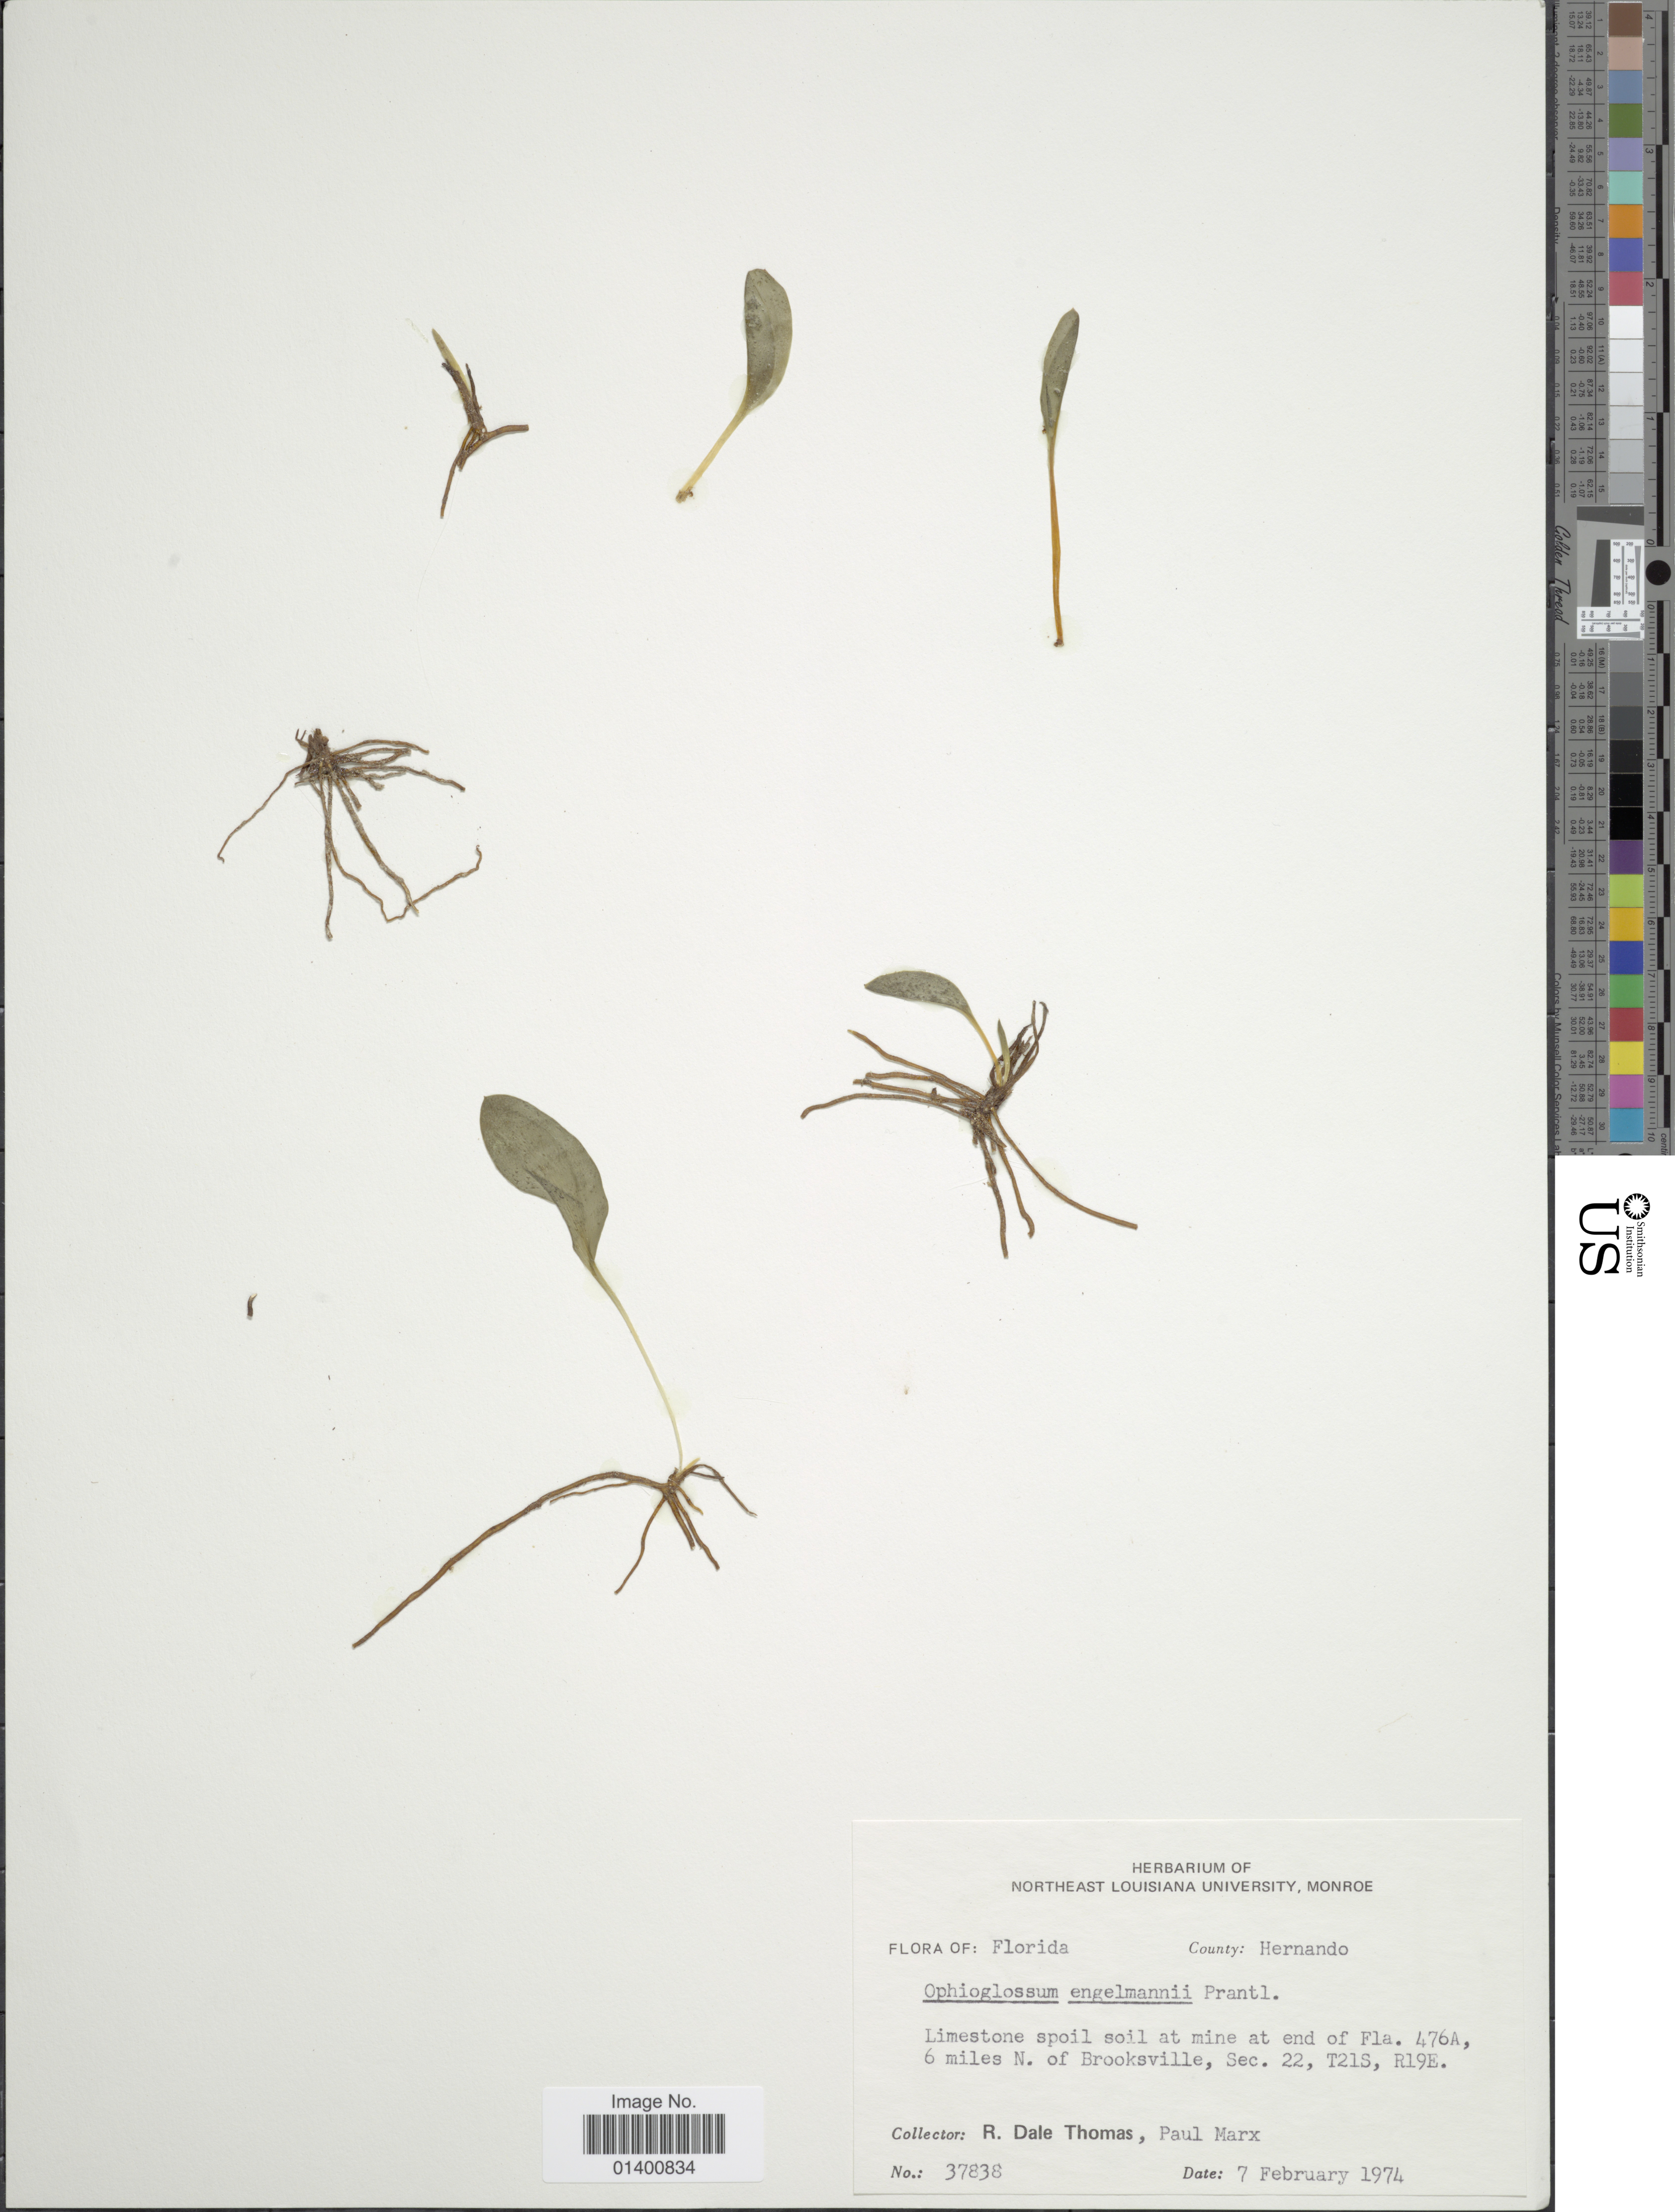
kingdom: Plantae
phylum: Tracheophyta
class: Polypodiopsida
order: Ophioglossales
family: Ophioglossaceae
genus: Ophioglossum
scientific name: Ophioglossum engelmannii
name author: Prantl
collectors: R. Thomas & P. Marx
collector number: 37838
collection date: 1974-02-07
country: United States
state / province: Florida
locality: County Hernando, Limestone spoil soil at mine at end of Fla. 476A, 6 miles N. of Brooksville, Sec. 22, T21S, R19E.